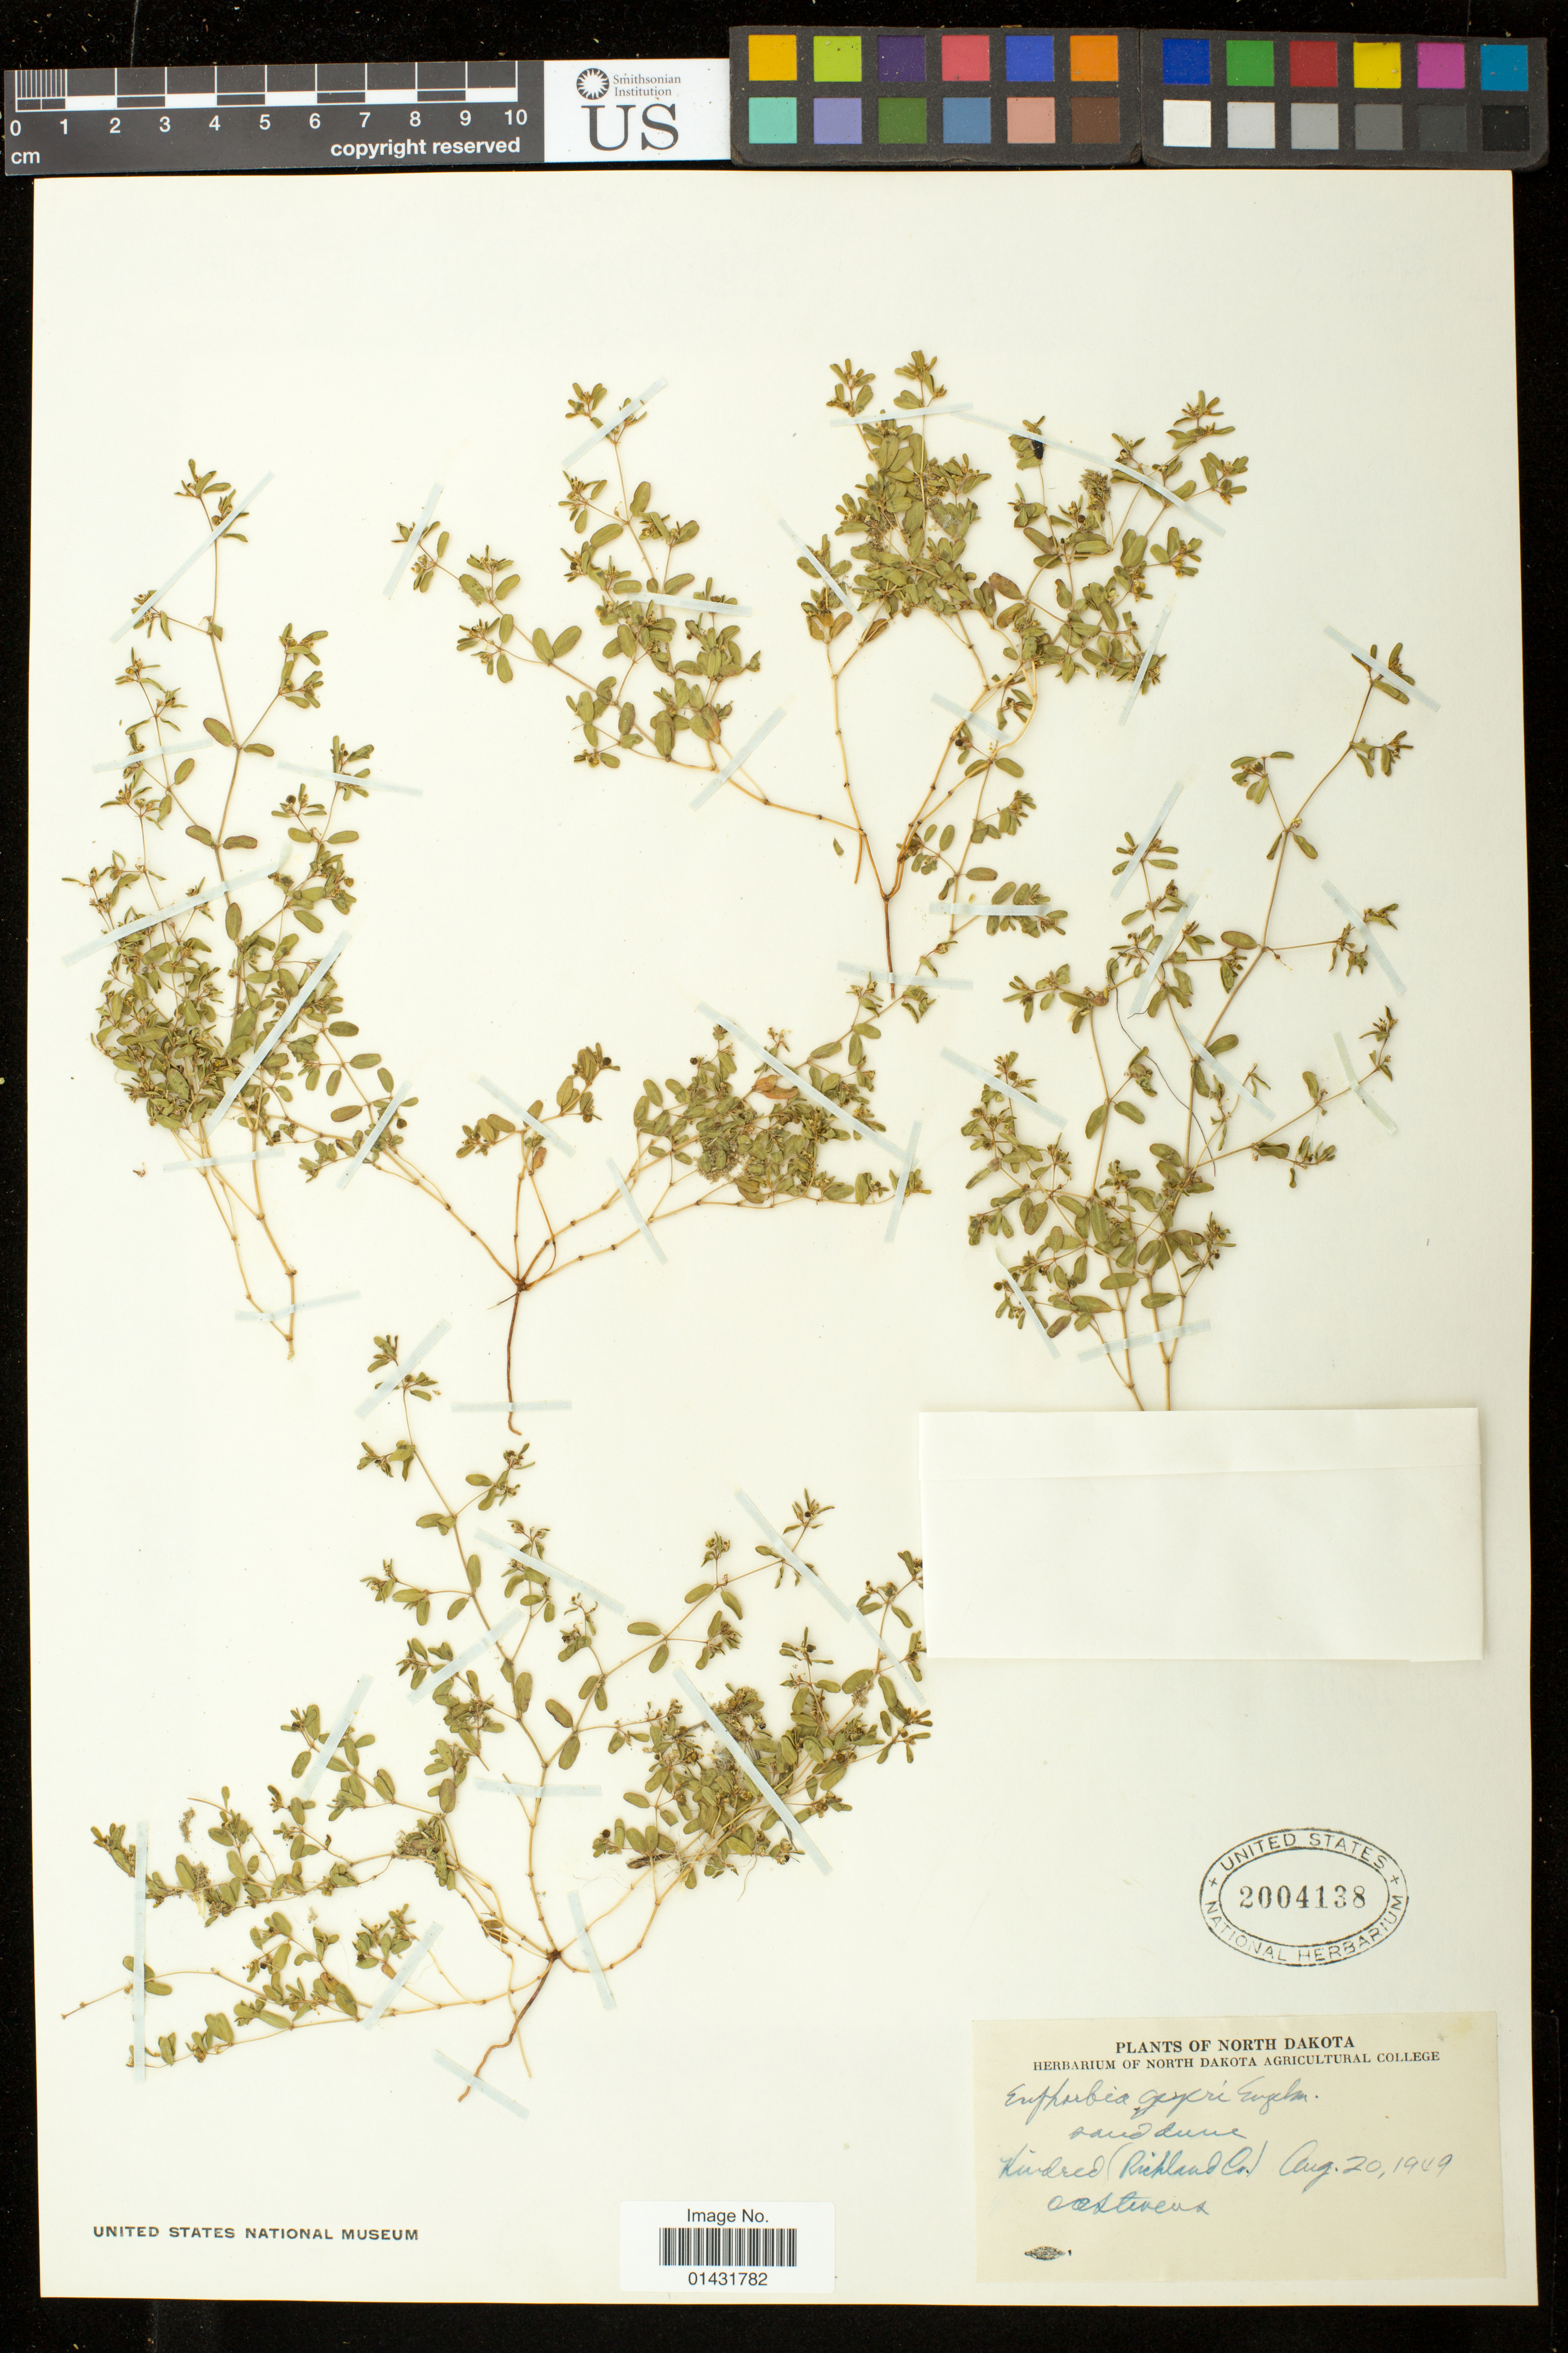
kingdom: Plantae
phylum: Tracheophyta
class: Magnoliopsida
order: Malpighiales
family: Euphorbiaceae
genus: Euphorbia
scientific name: Euphorbia geyeri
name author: Engelm.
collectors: O. A. Stevens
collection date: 1949-08-20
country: United States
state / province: North Dakota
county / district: Cass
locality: Kindred (Richland Co.)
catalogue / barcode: US 2004138